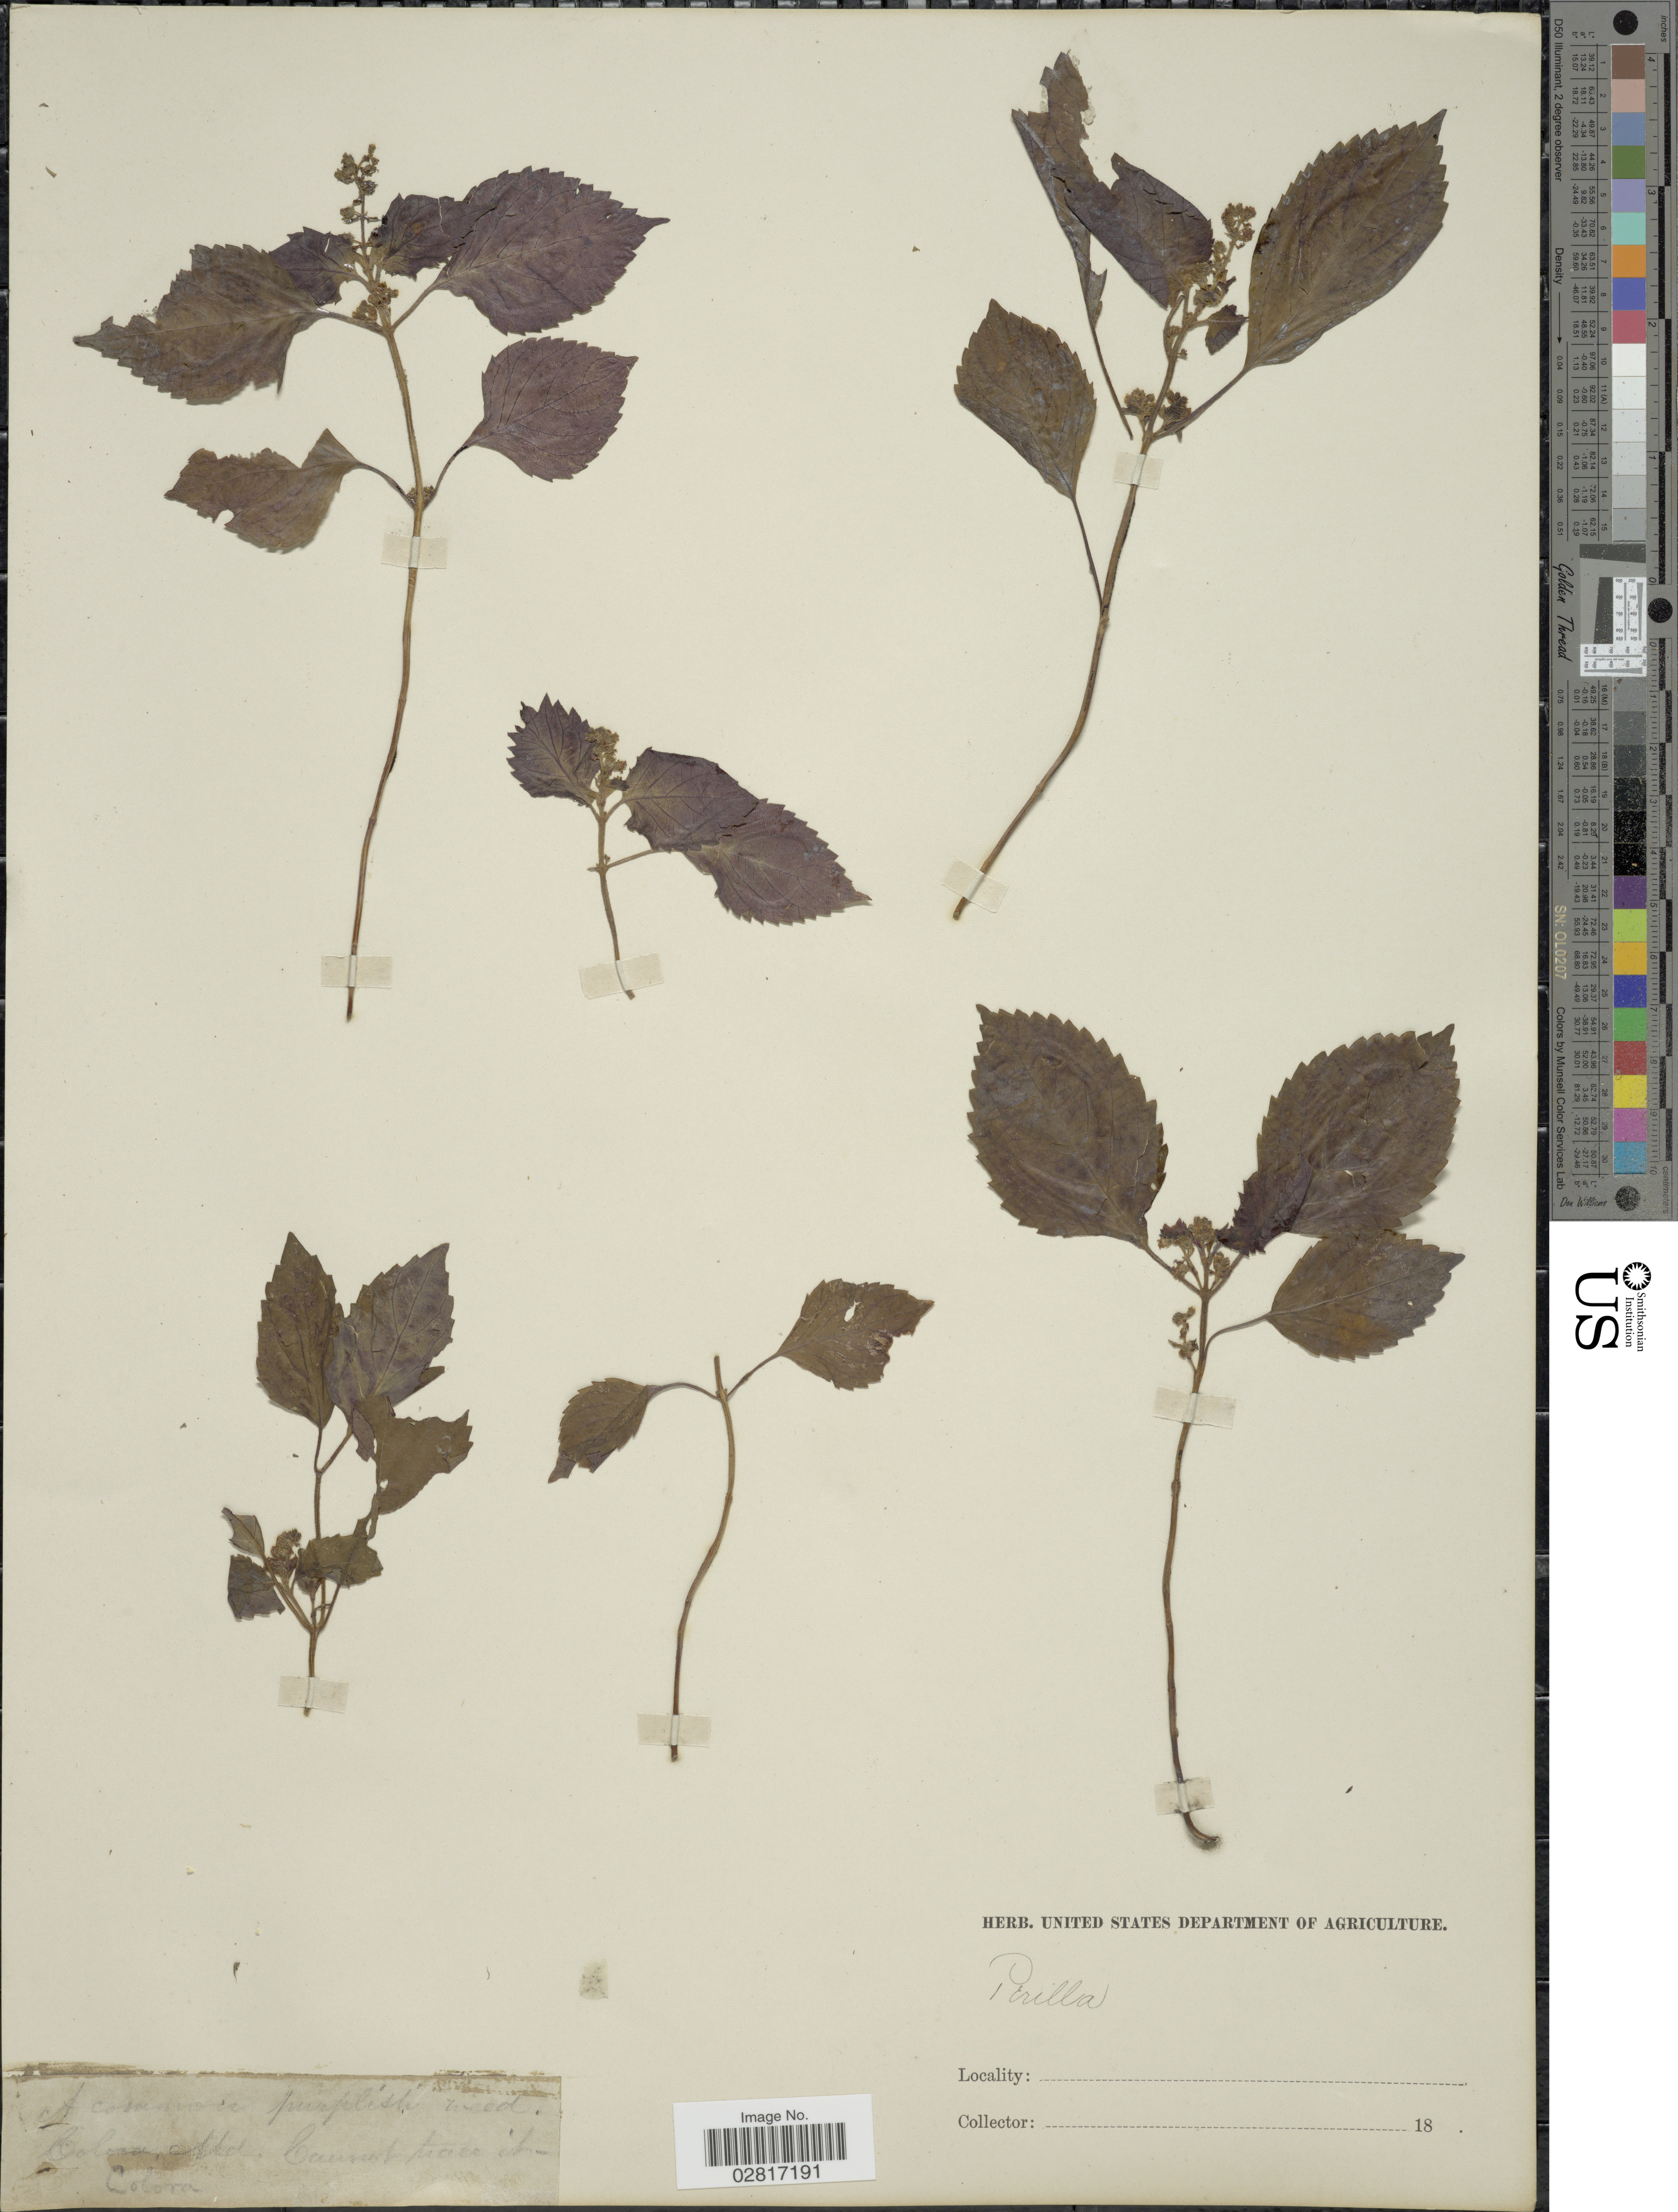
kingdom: Plantae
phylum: Tracheophyta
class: Magnoliopsida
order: Lamiales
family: Lamiaceae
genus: Perilla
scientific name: Perilla frutescens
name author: (L.) Britton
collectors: Facchini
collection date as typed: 18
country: United States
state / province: Maryland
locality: Colora.